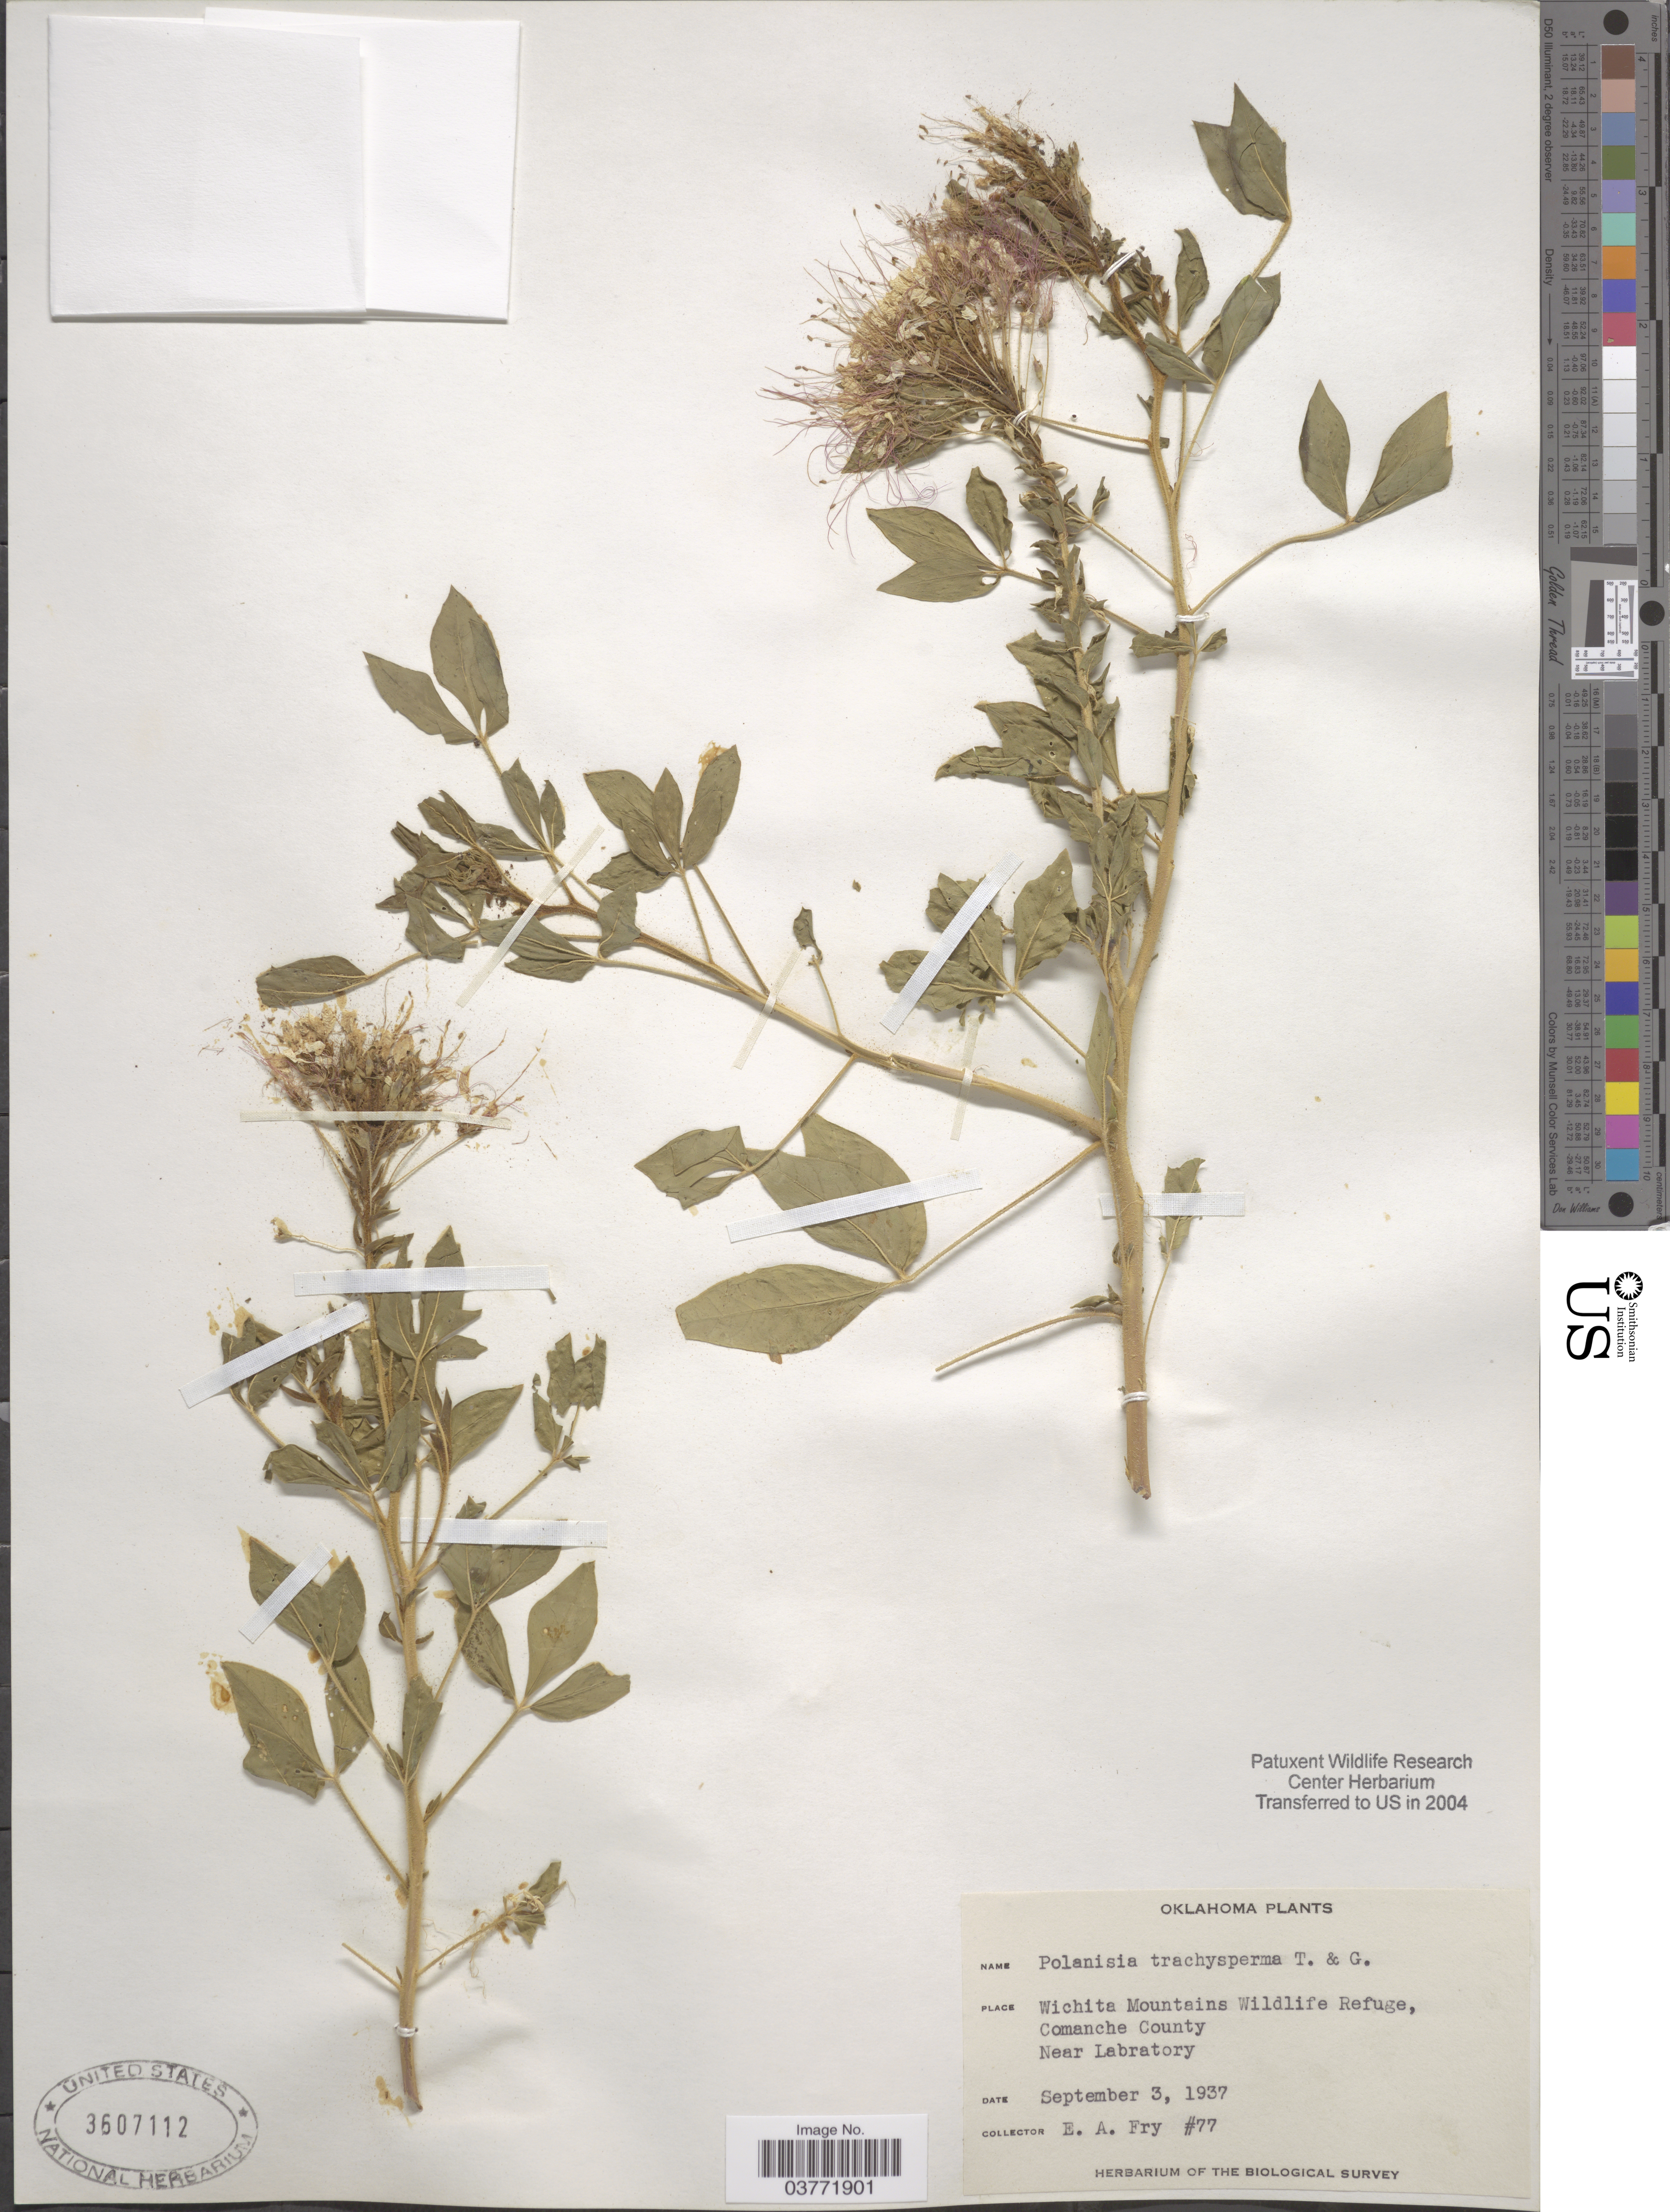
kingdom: Plantae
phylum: Tracheophyta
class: Magnoliopsida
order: Brassicales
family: Cleomaceae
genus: Polanisia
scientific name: Polanisia trachysperma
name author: Torr. & A. Gray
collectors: E. Fry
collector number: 77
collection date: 1937-09-03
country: United States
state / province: Oklahoma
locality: Wichita Mountains Wildlife Refuge, Comanche County. Near Laboratory.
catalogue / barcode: US 3607112